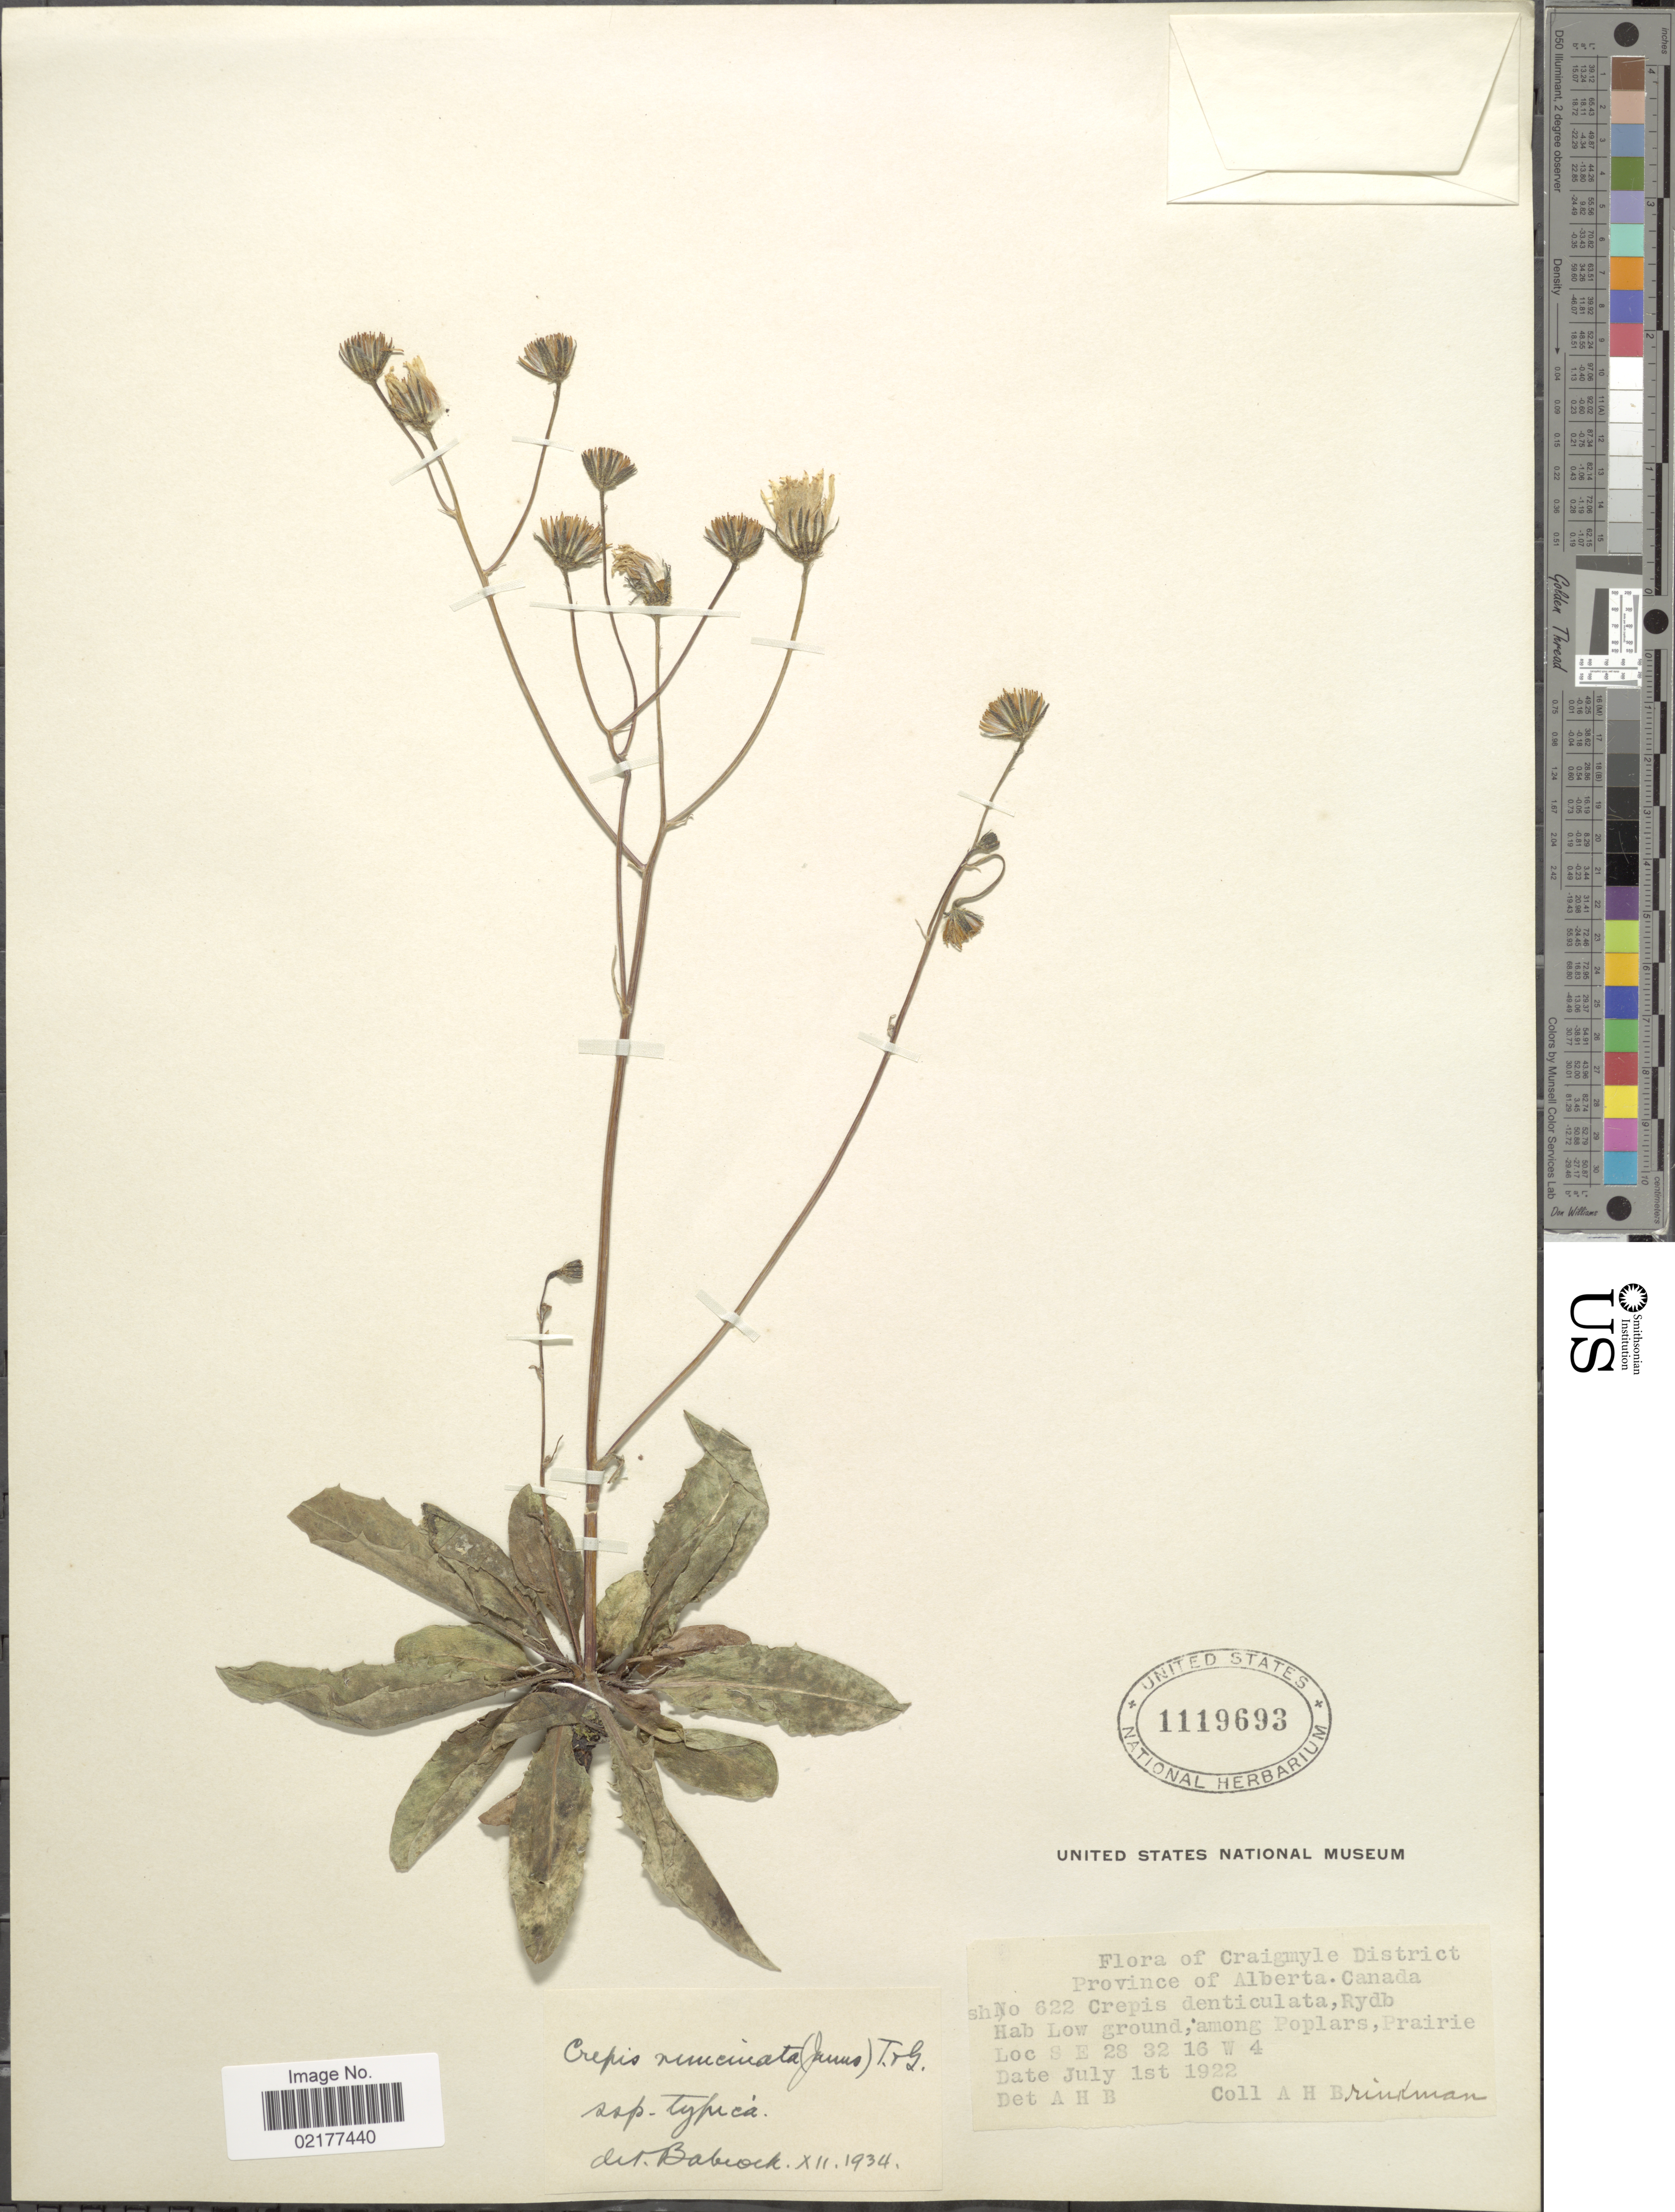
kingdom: Plantae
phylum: Tracheophyta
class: Magnoliopsida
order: Asterales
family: Asteraceae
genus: Crepis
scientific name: Crepis runcinata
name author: Torr. & A. Gray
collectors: A. Brinkman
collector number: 622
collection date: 1922-07-01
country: Canada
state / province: Alberta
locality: Craigmyle District. Among Poplars, Prairie. S E 28 32 16 W 4 [unsure placement]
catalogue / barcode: US 1119693